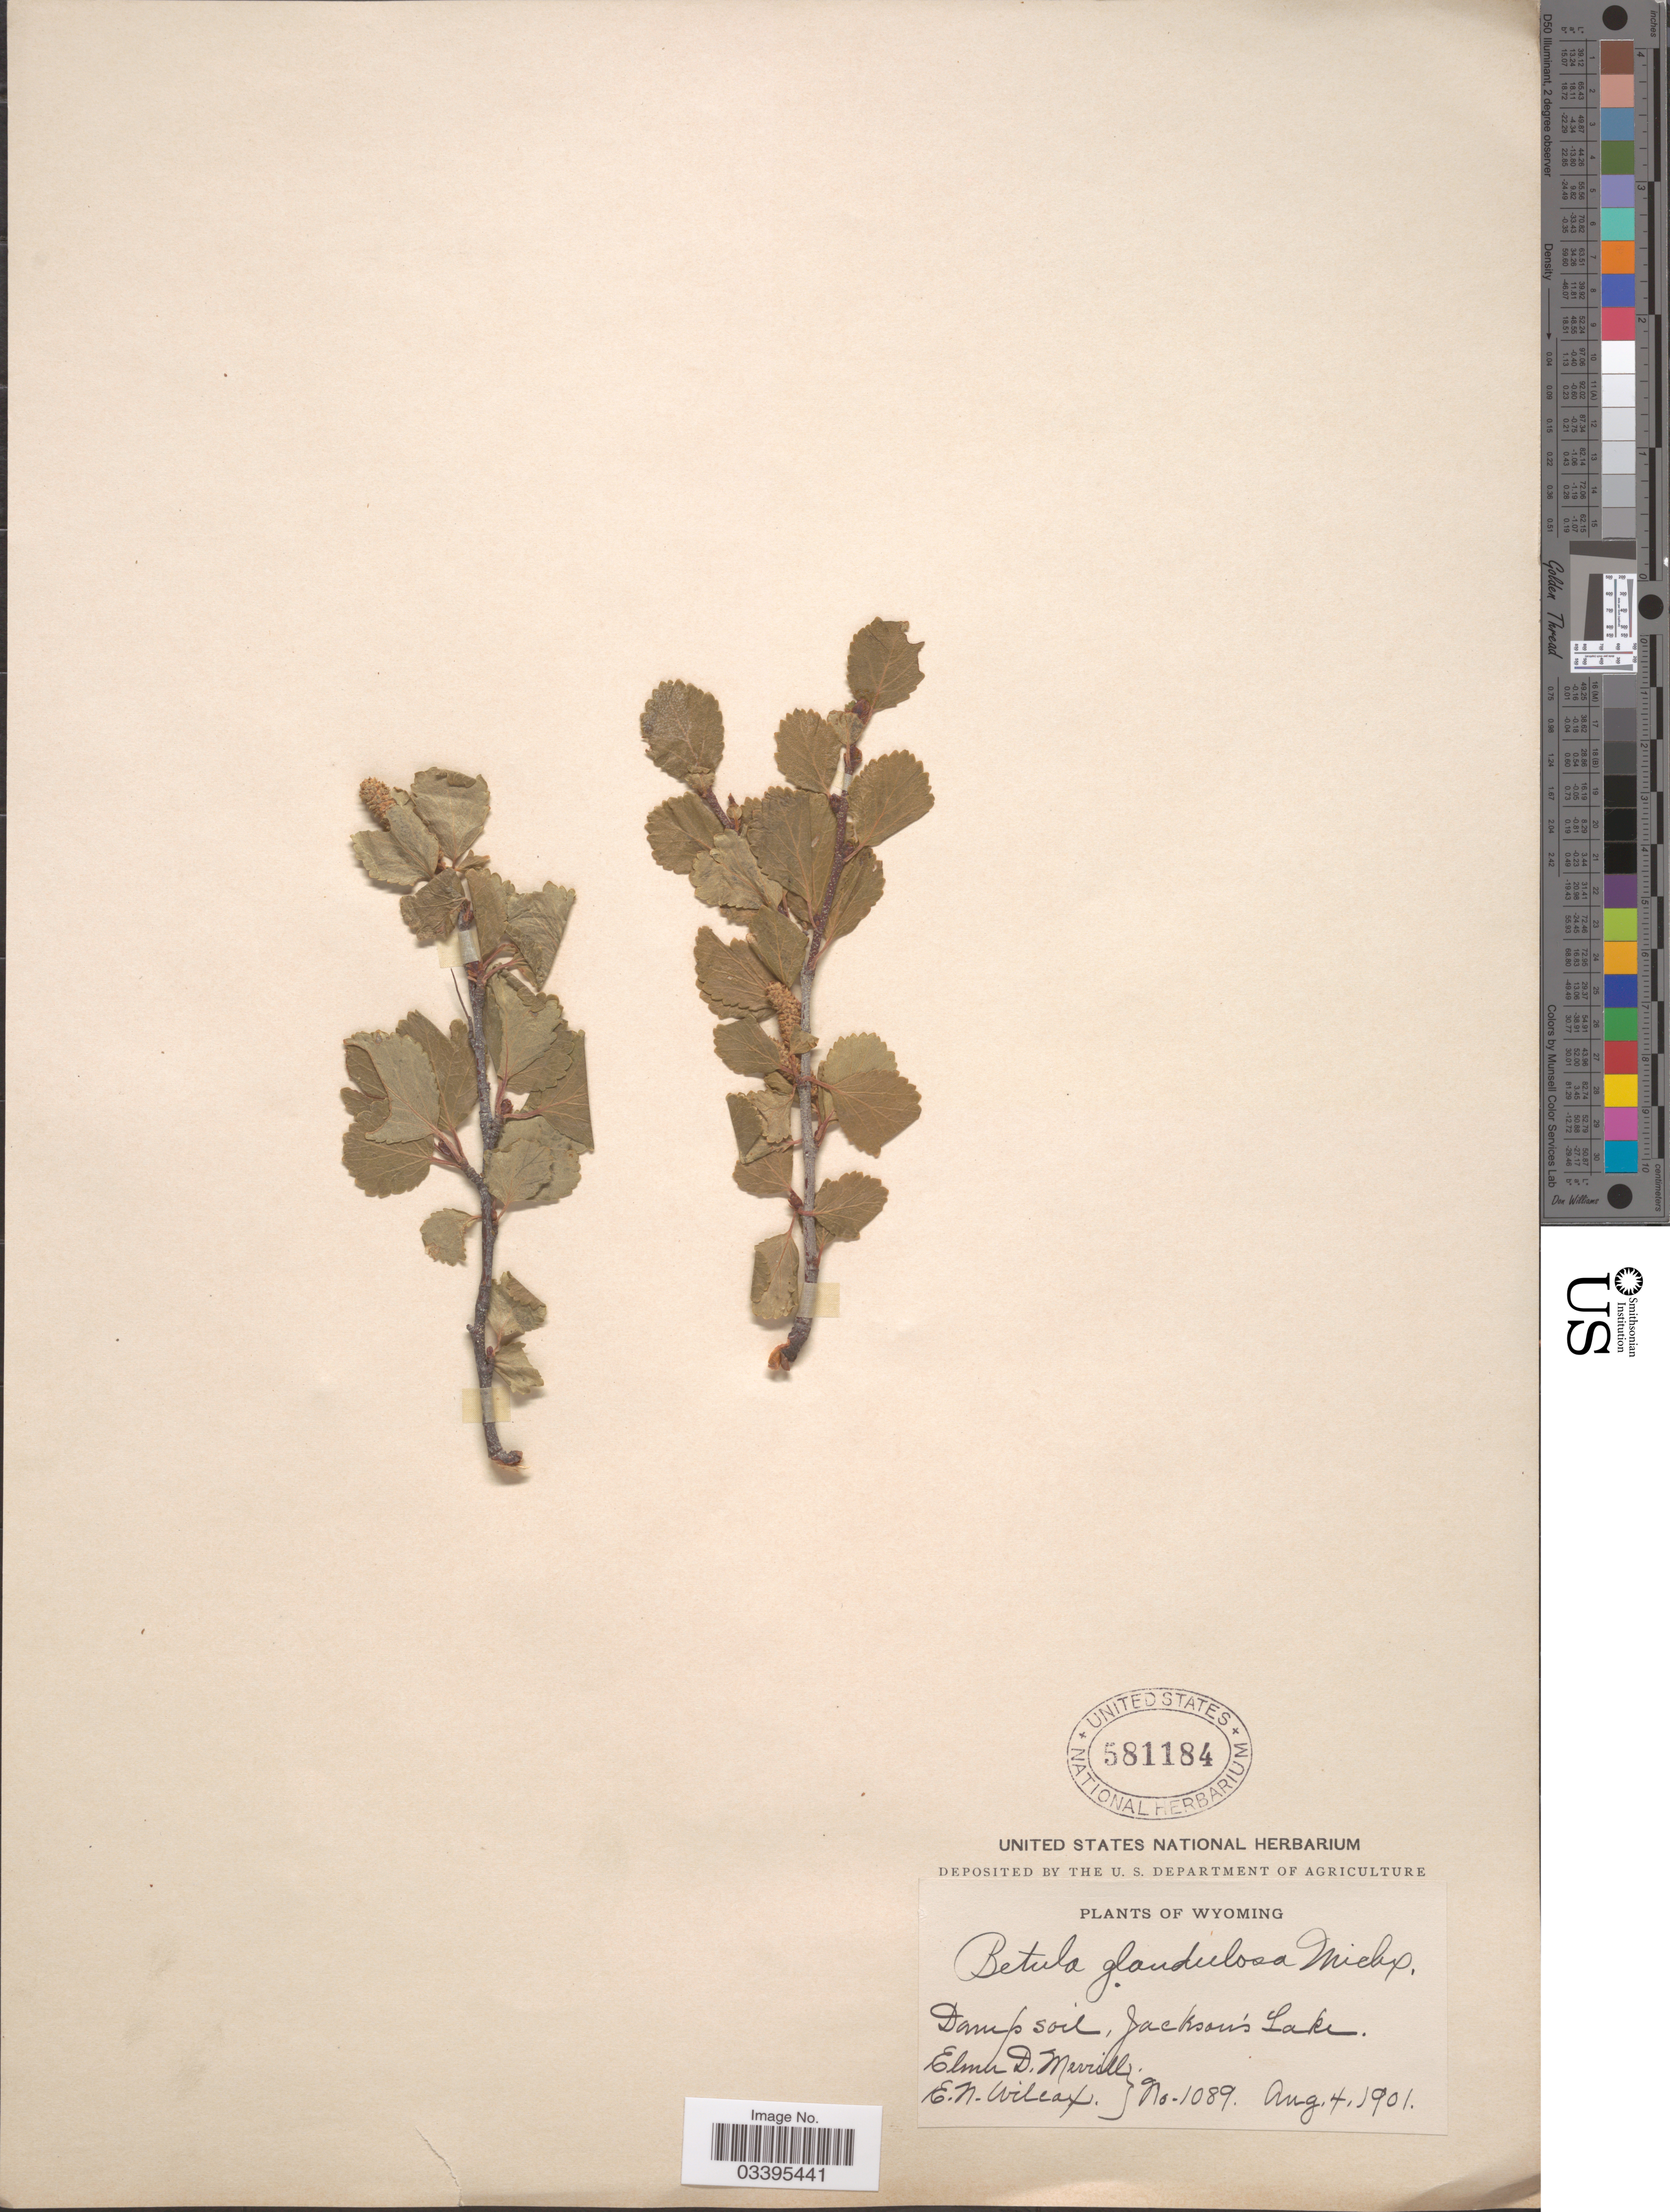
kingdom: Plantae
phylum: Tracheophyta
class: Magnoliopsida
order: Fagales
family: Betulaceae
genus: Betula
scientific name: Betula glandulosa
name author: Michx.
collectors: E. Wilcox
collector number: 1089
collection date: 1901-08-04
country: United States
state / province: Wyoming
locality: Jackson's Lake.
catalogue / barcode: US 581184